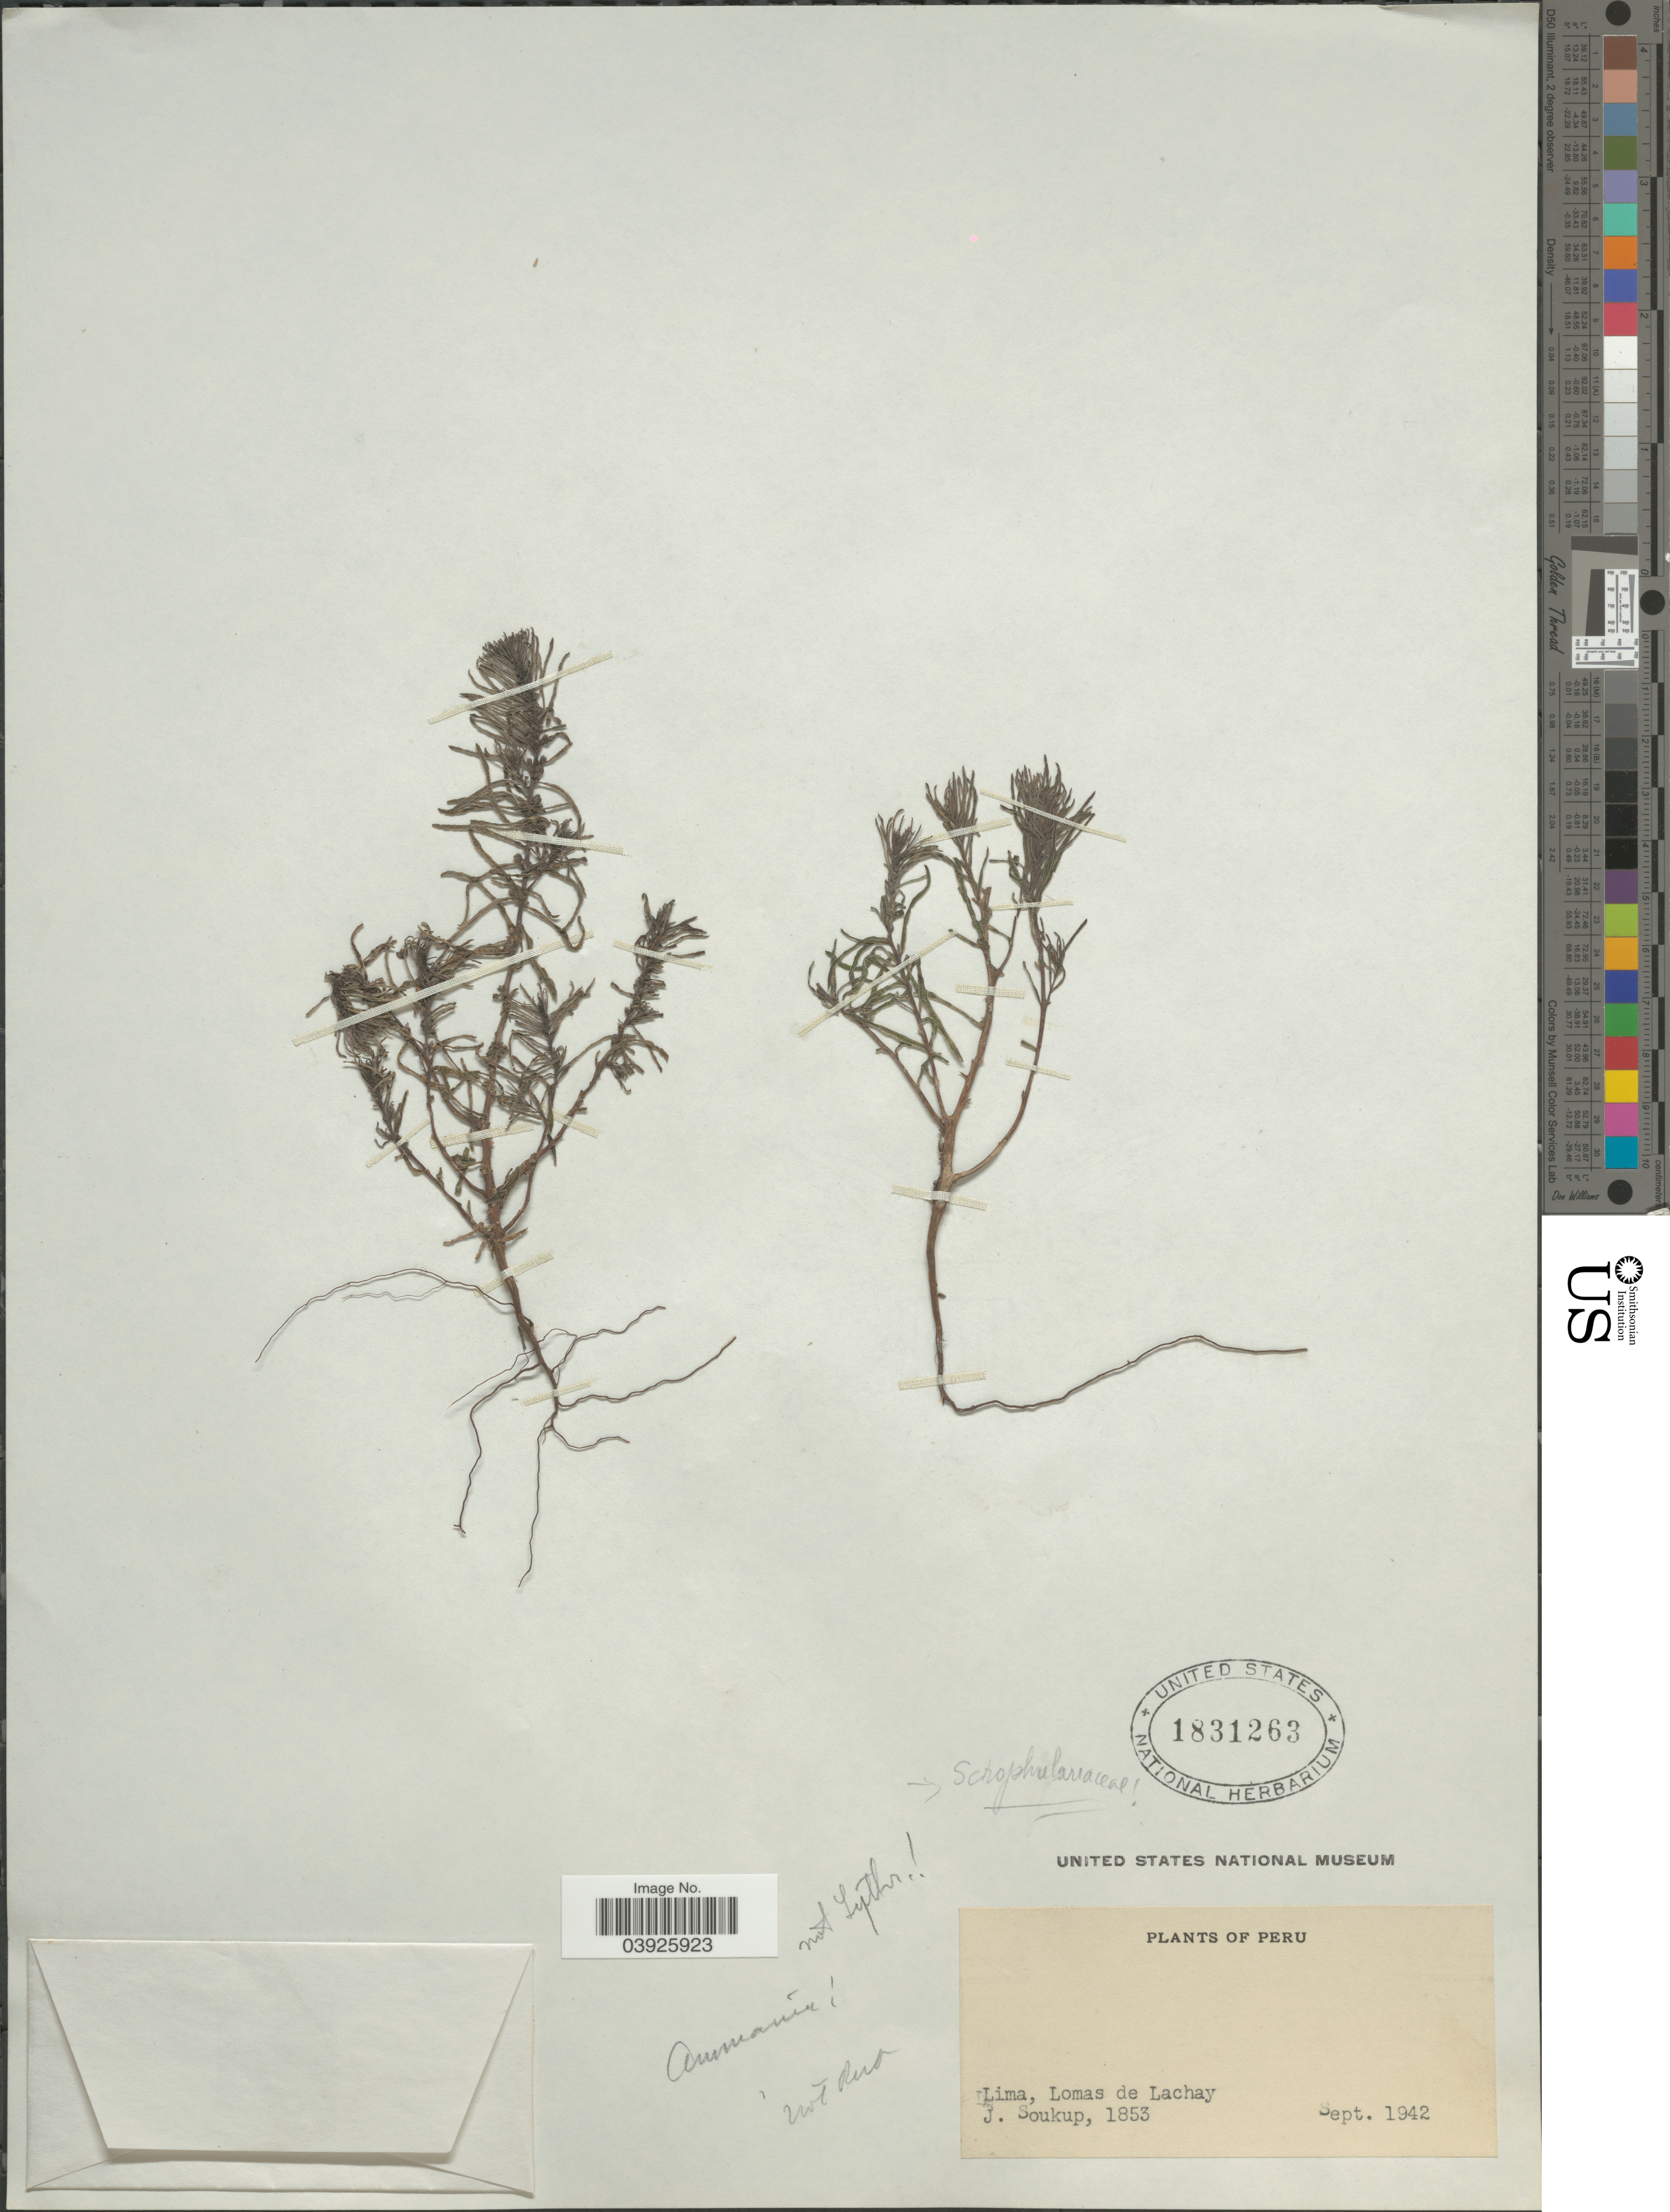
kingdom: Plantae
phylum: Tracheophyta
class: Magnoliopsida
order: Lamiales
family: Scrophulariaceae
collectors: J. Soukup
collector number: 1853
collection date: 1942-09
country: Peru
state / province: Lima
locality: Lomas de Lachay.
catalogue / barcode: US 1831263